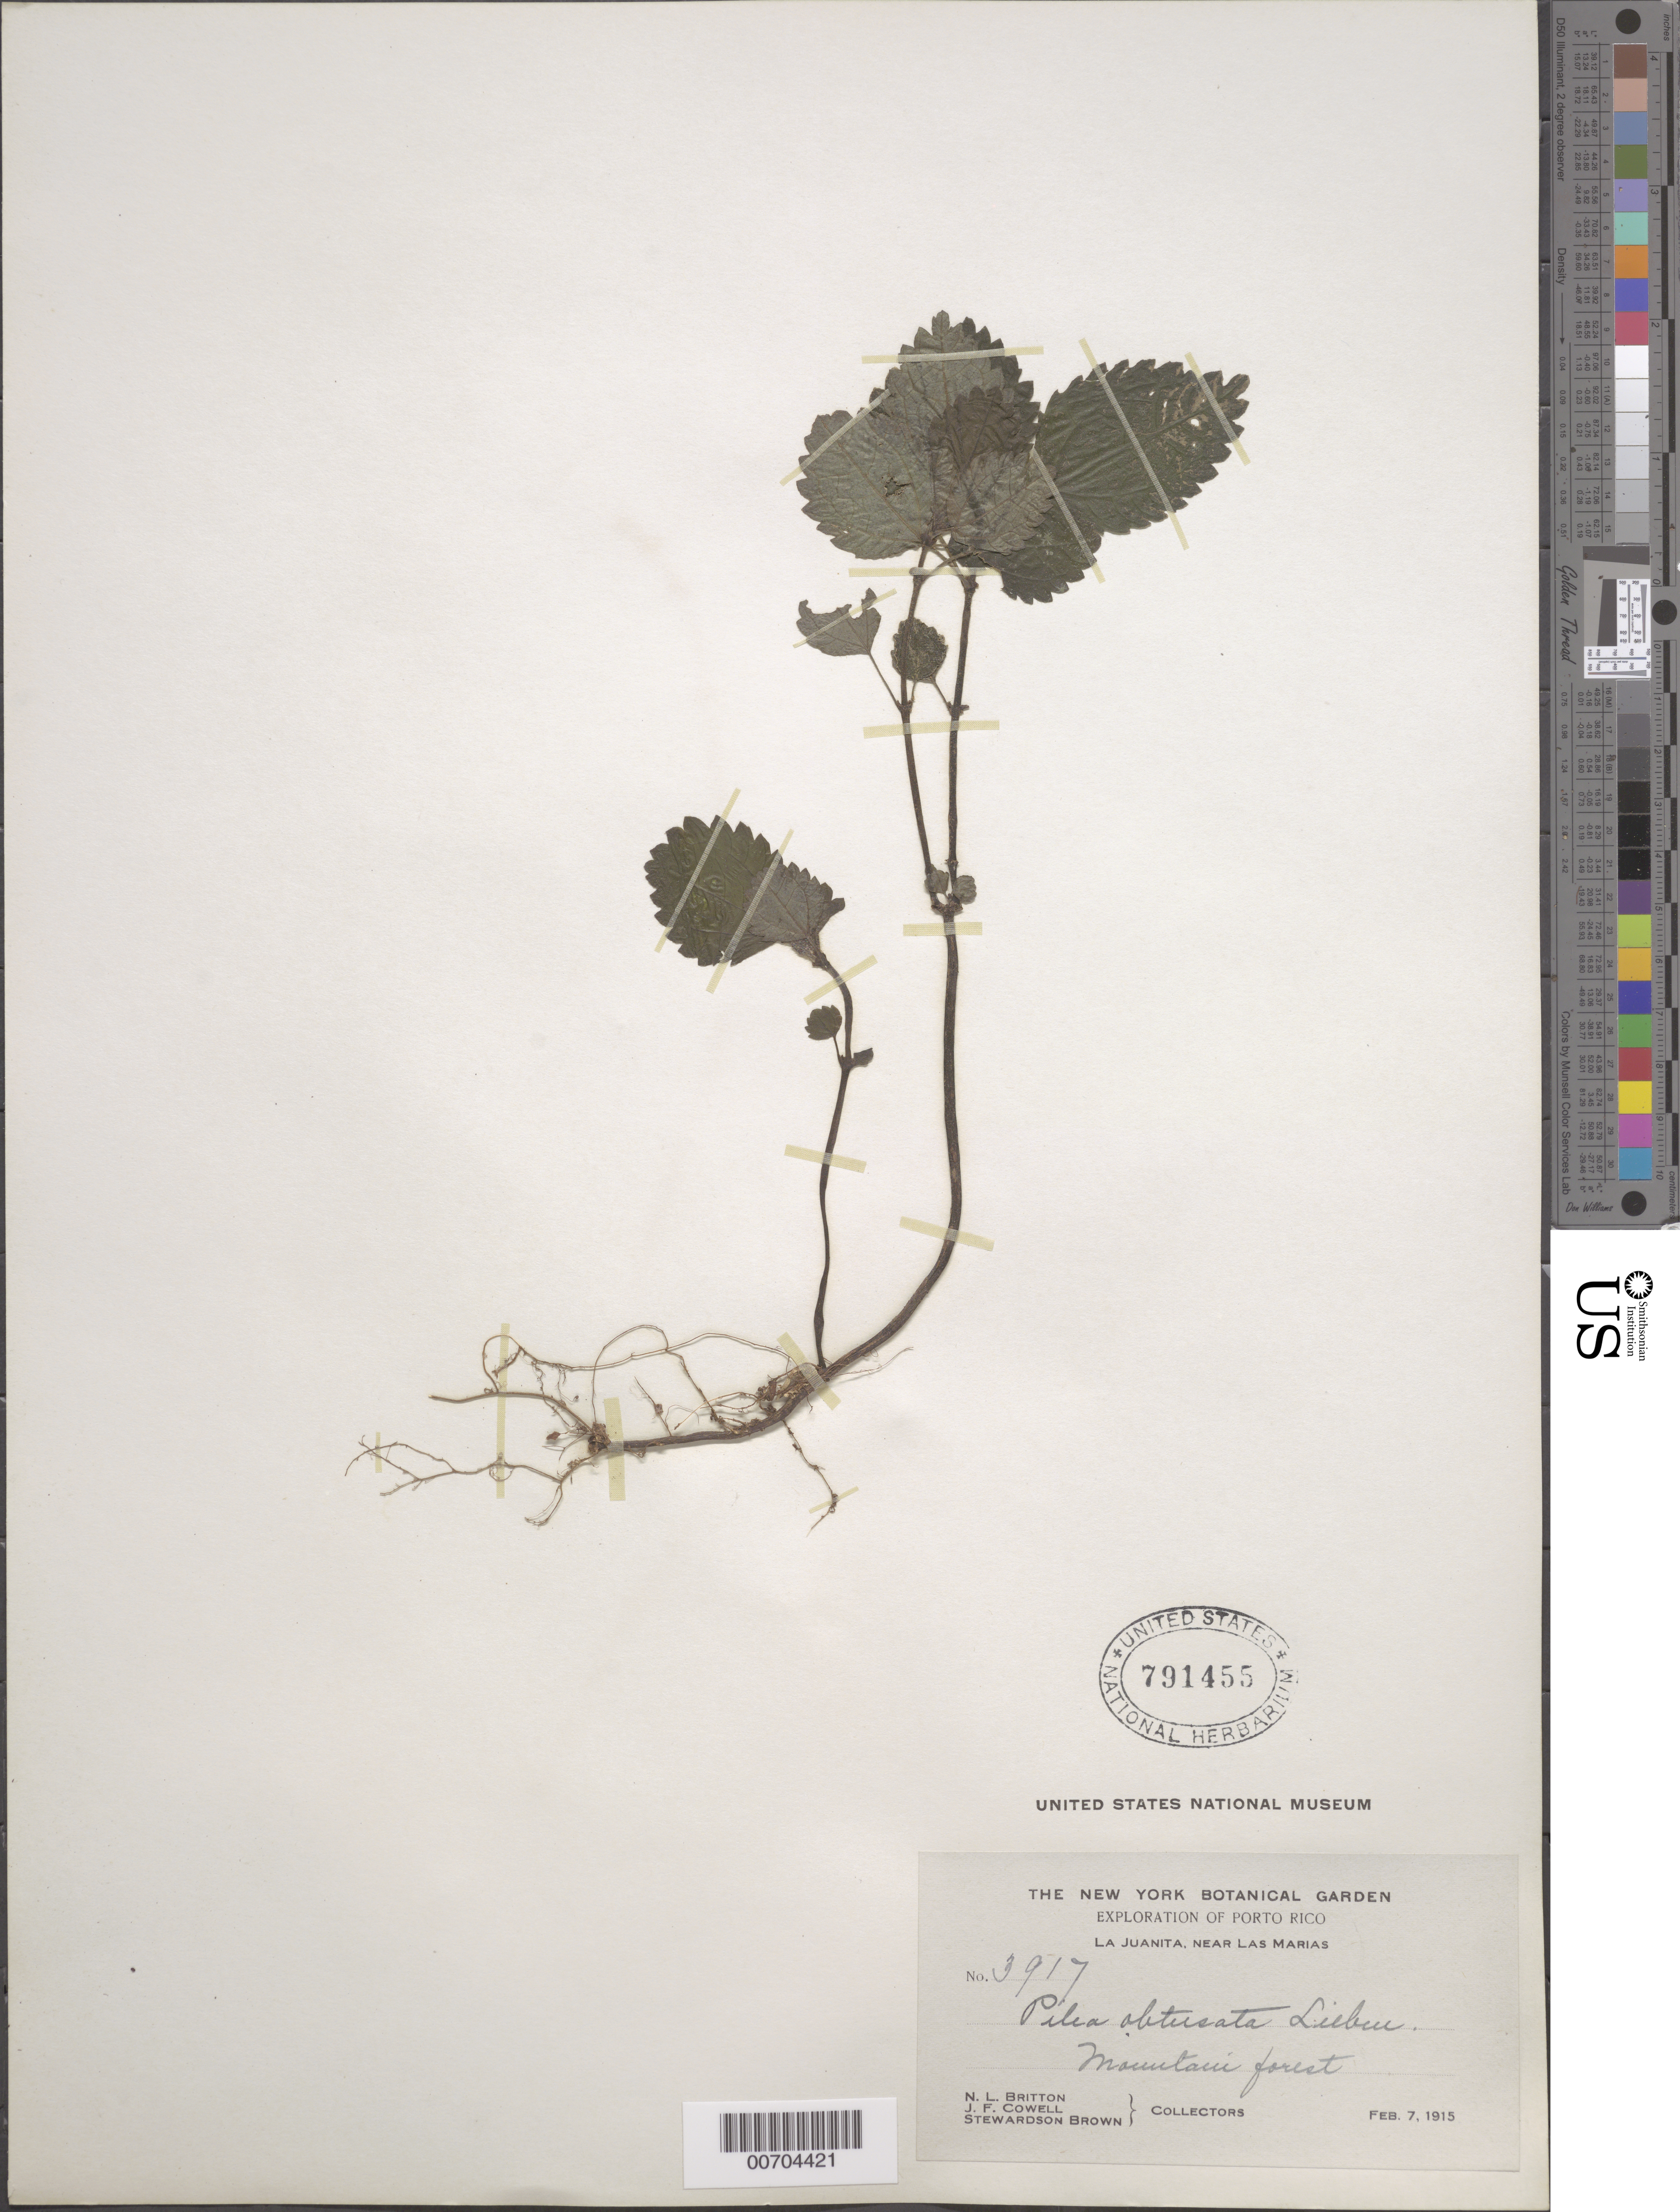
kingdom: Plantae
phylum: Tracheophyta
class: Magnoliopsida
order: Rosales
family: Urticaceae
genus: Pilea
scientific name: Pilea obtusata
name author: Liebm.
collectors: N. Britton, J. F. Cowell & S. Brown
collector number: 3917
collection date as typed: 07 Feb 1915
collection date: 1915-02-07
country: Puerto Rico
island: Greater Antilles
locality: La Juanita, near Las Marias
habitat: Mountain forest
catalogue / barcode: US 791455